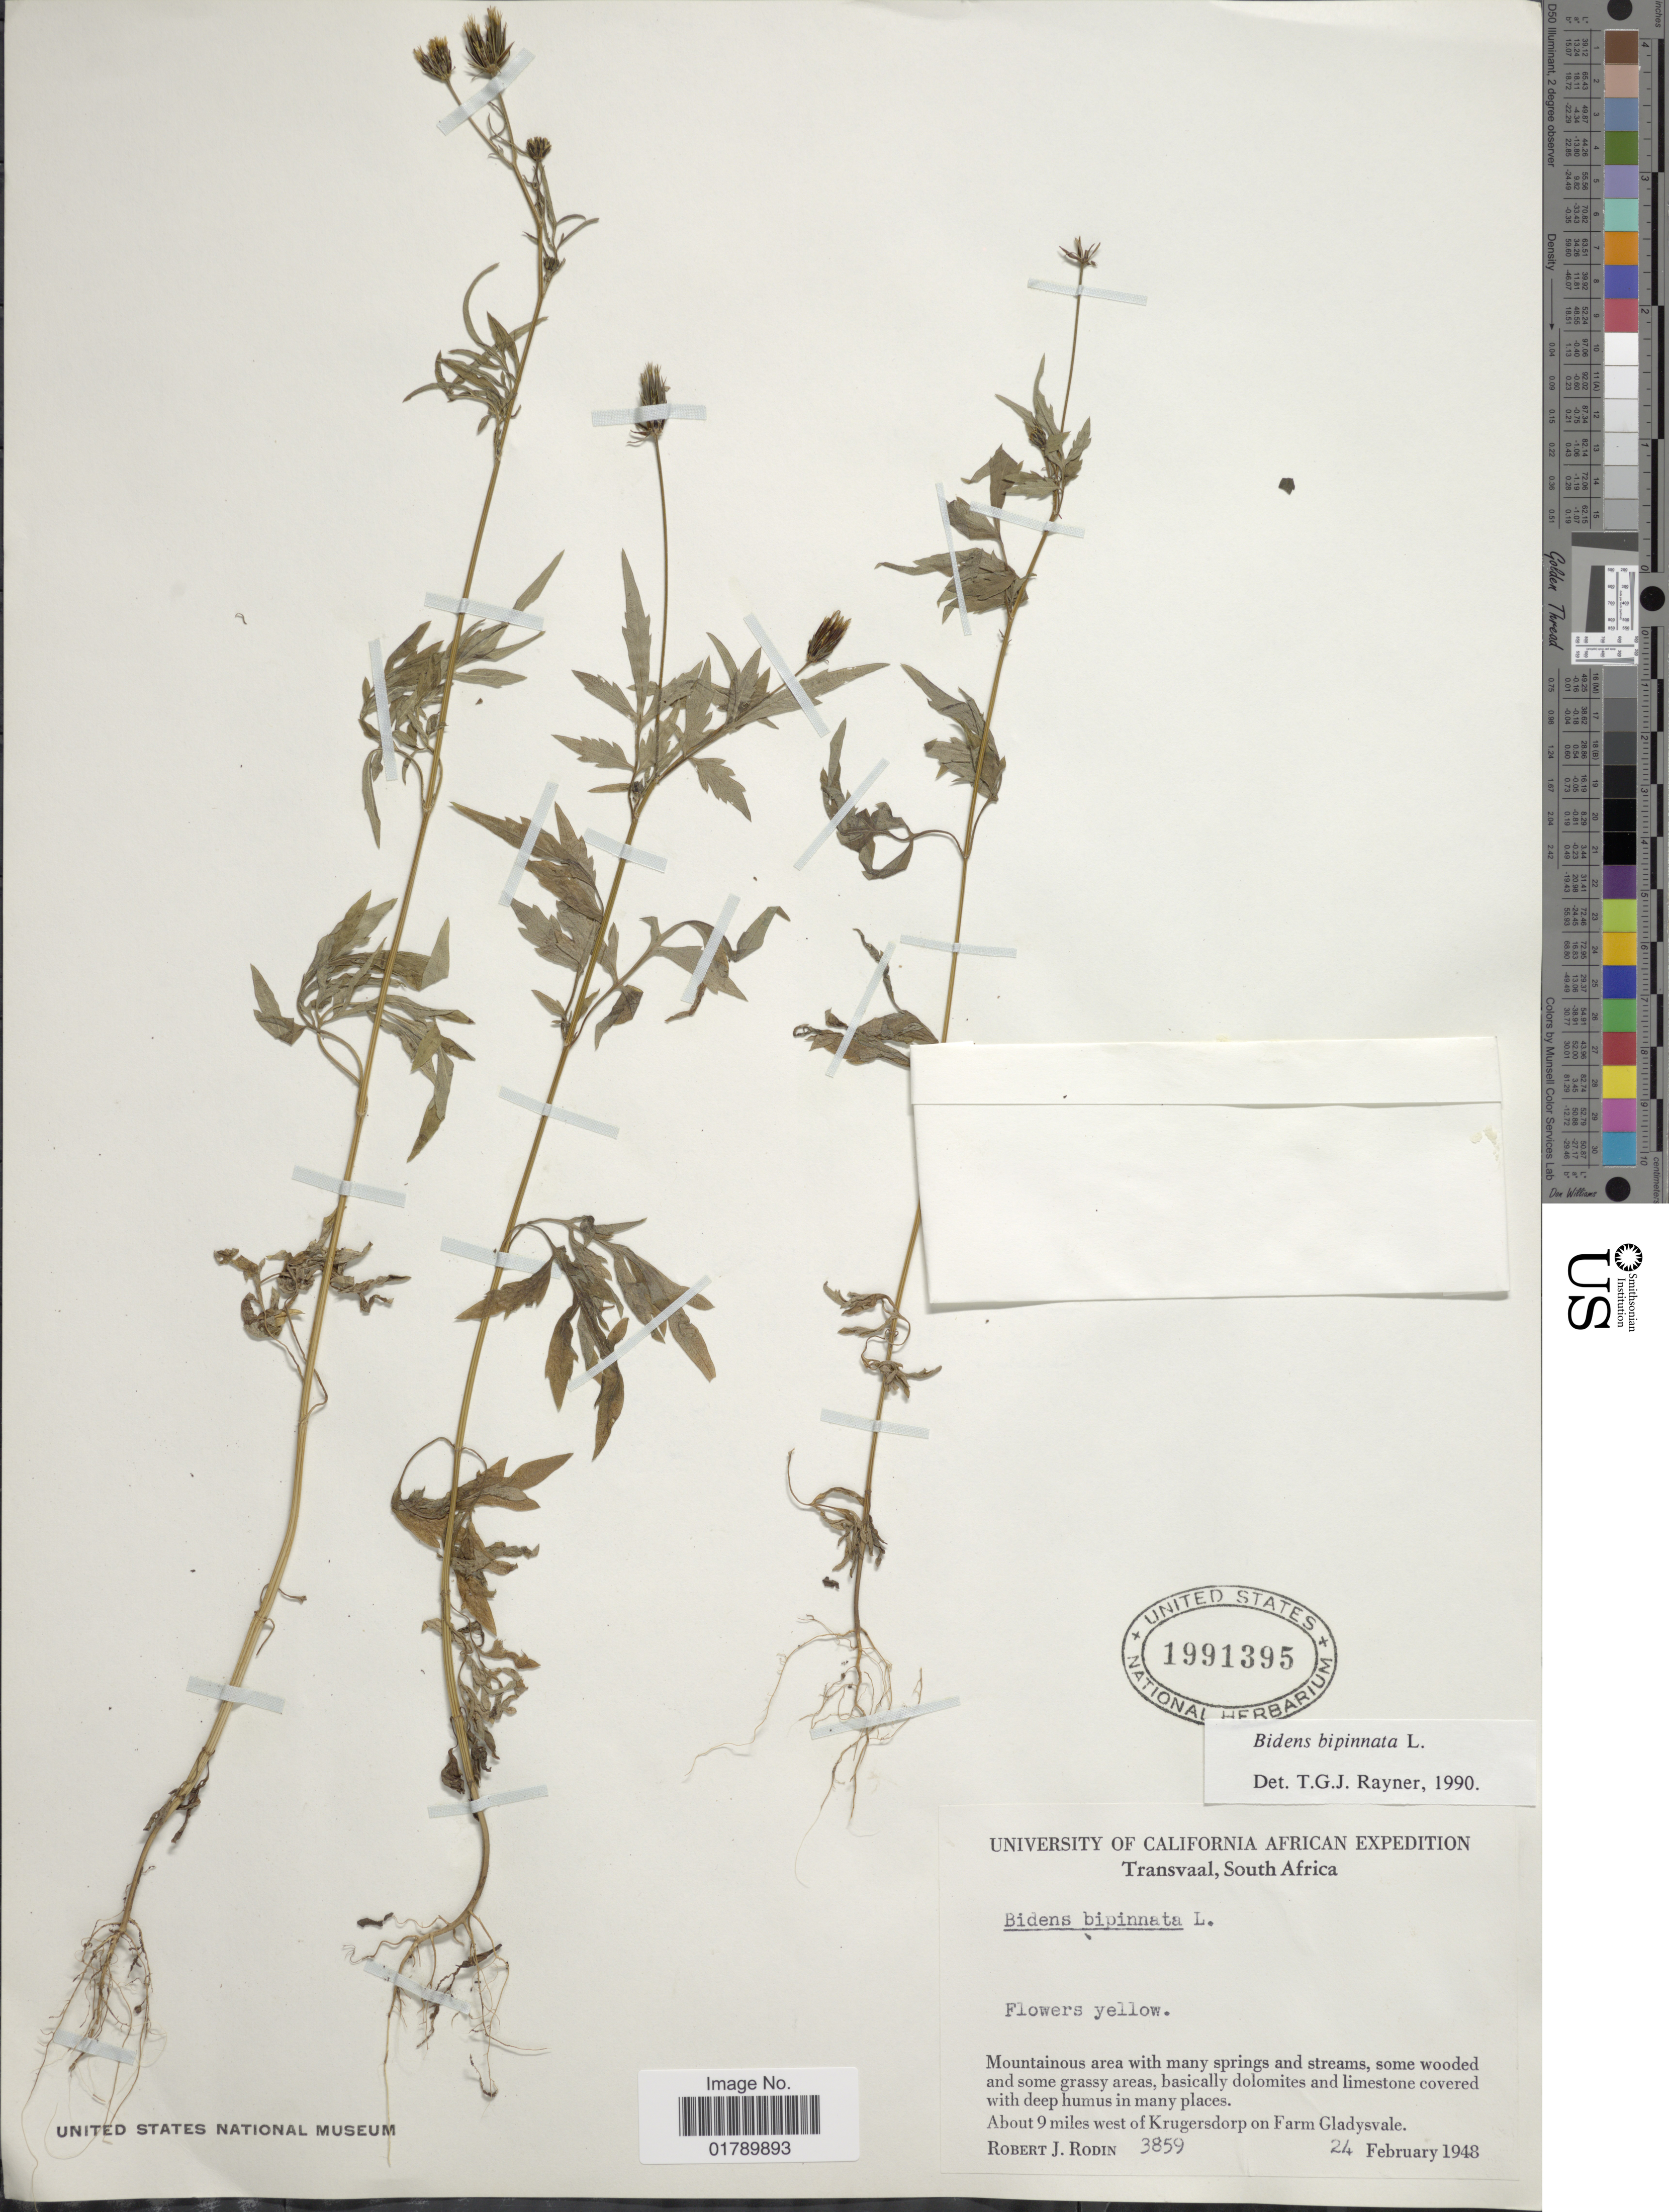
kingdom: Plantae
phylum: Tracheophyta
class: Magnoliopsida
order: Asterales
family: Asteraceae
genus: Bidens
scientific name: Bidens bipinnata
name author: L.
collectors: R. J. Rodin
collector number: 3859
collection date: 1948-02-24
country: South Africa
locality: Transvaal, South Africa. About 9 miles west of Krugersdorp on Farm Gladysvale.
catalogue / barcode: US 1991395